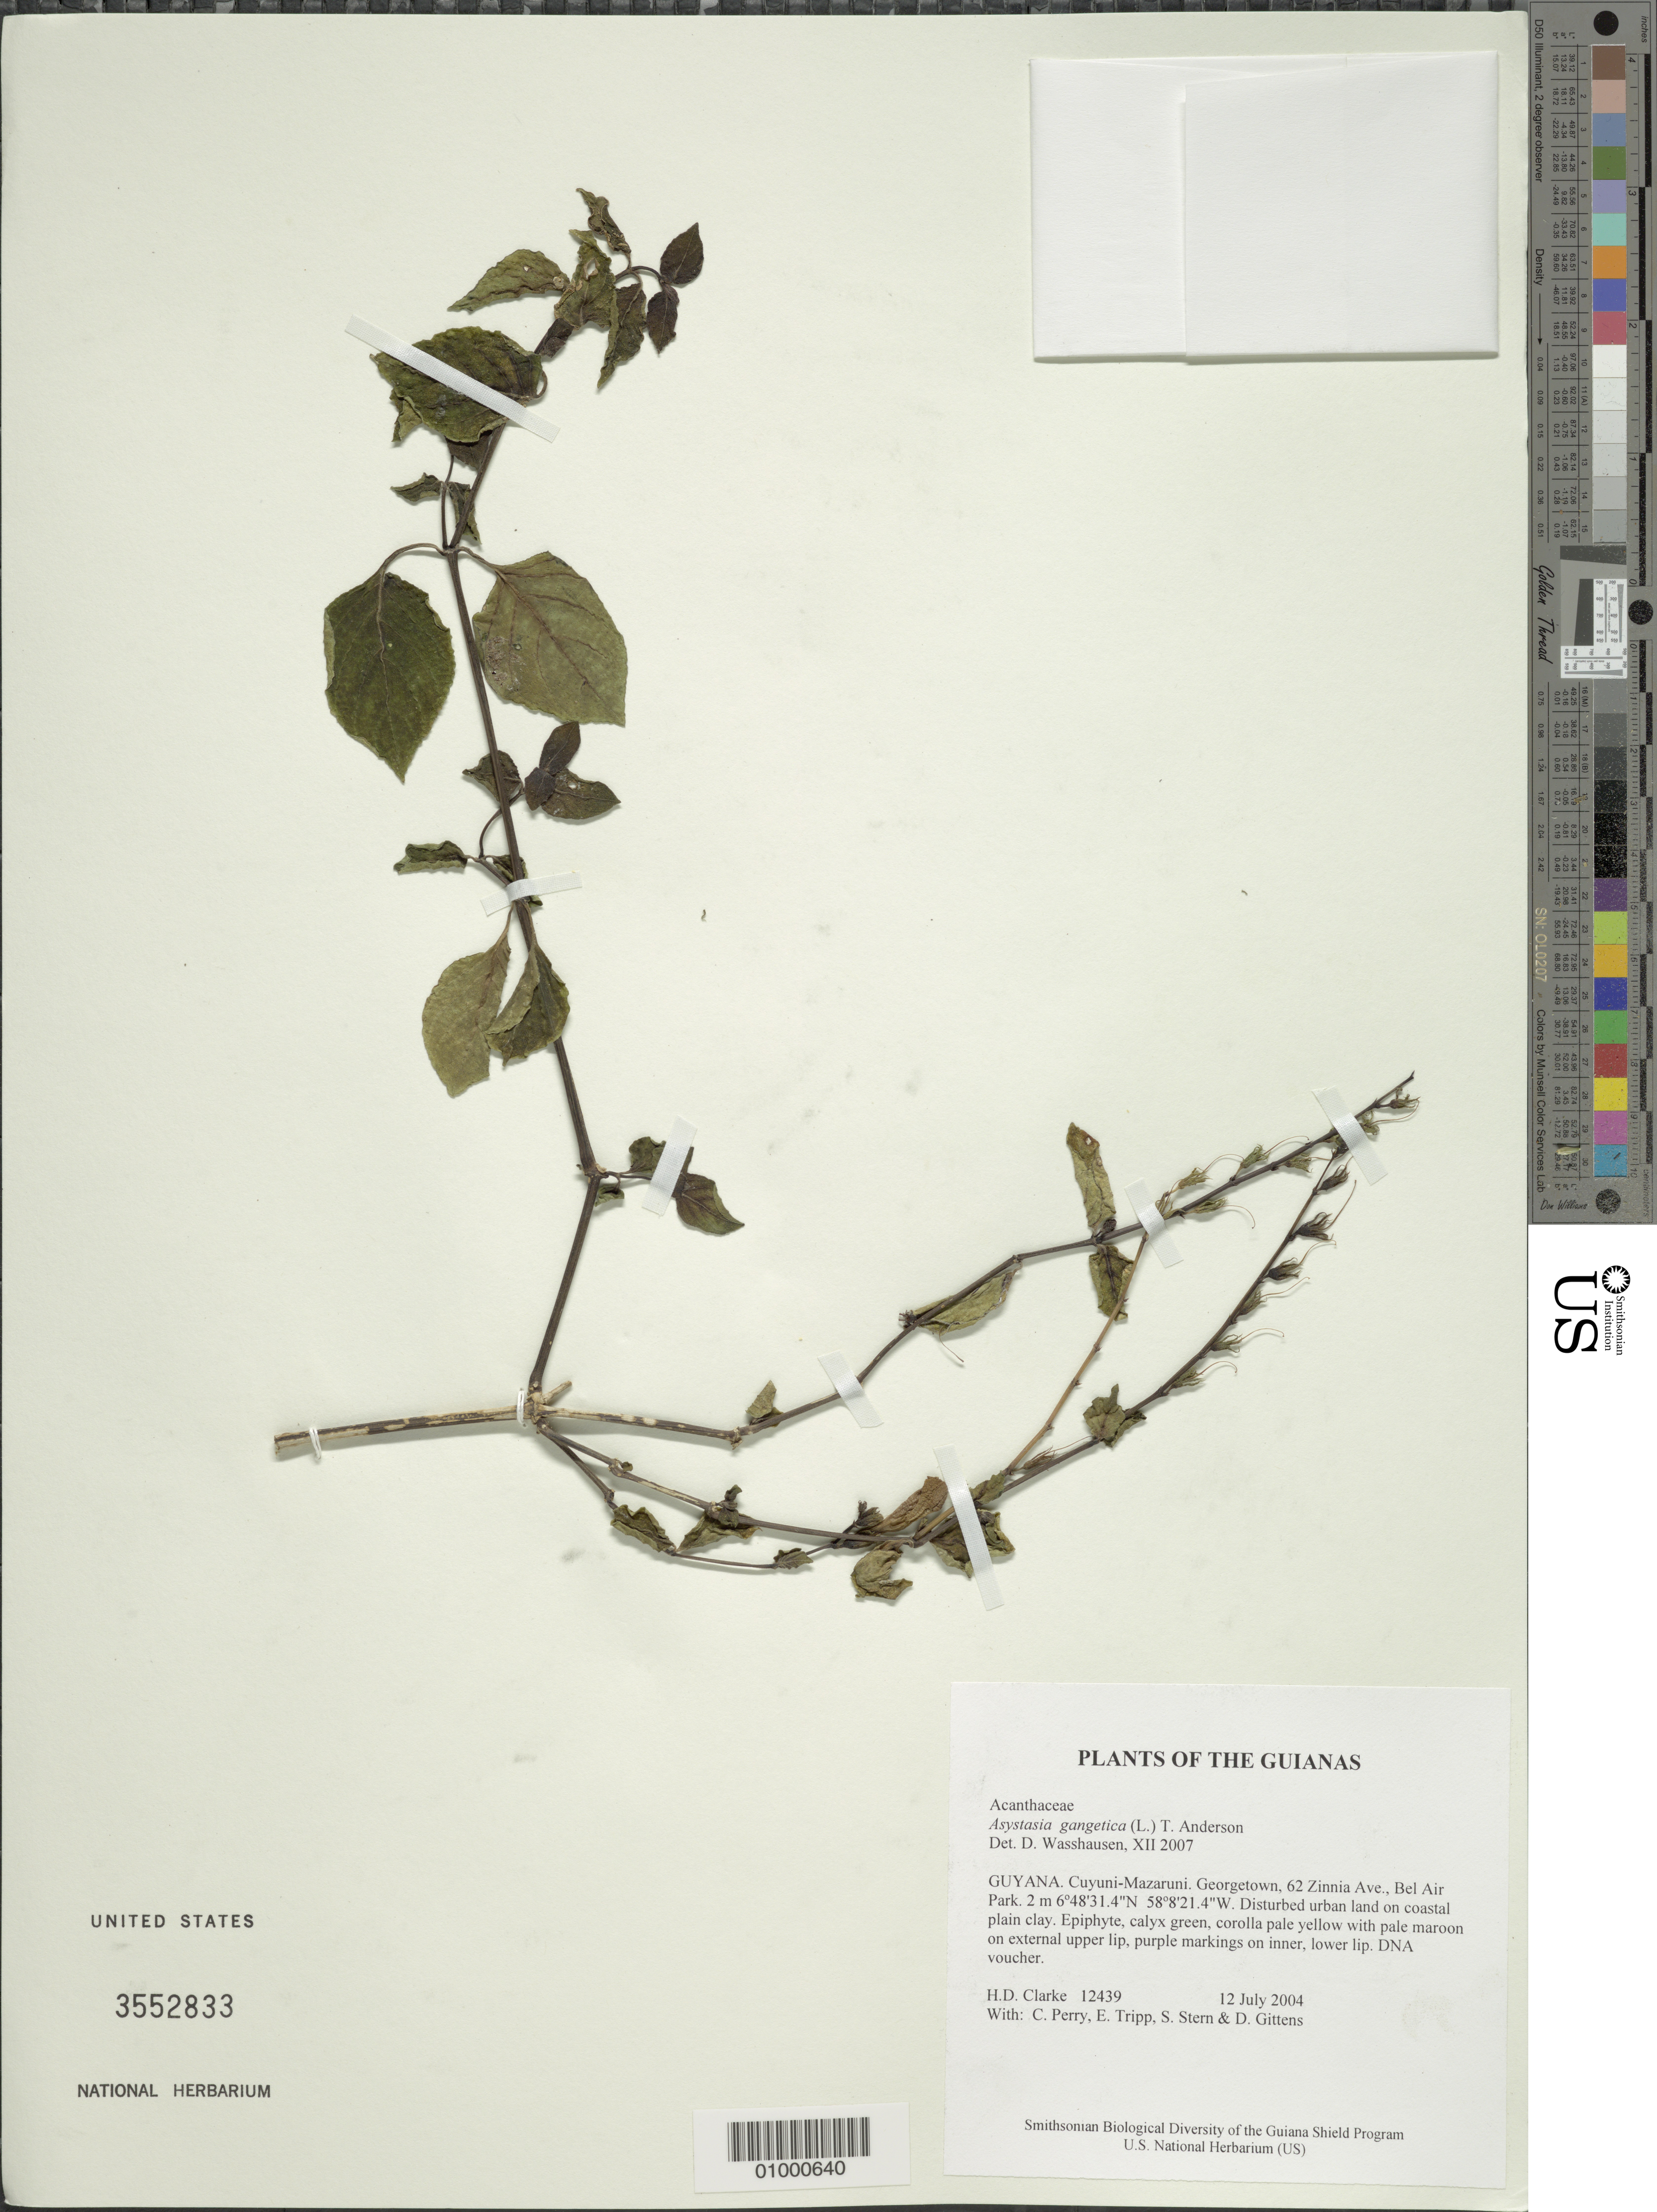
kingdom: Plantae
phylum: Tracheophyta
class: Magnoliopsida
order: Lamiales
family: Acanthaceae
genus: Asystasia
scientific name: Asystasia gangetica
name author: (L.) T. Anderson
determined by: Wasshausen, Dieter C., (BOT), Smithsonian Institution - National Museum of Natural History (UNITED STATES)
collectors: H. D. Clarke, C. Perry, E. Tripp, S. R. Stern & D. Gittens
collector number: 12439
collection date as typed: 12 July 2004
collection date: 2004-07-12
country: Guyana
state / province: Cuyuni-Mazaruni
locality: Georgetown, 62 Zinnia Ave., Bel Air Park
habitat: Disturbed urban land on coastal plain clay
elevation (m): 2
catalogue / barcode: US 3552833